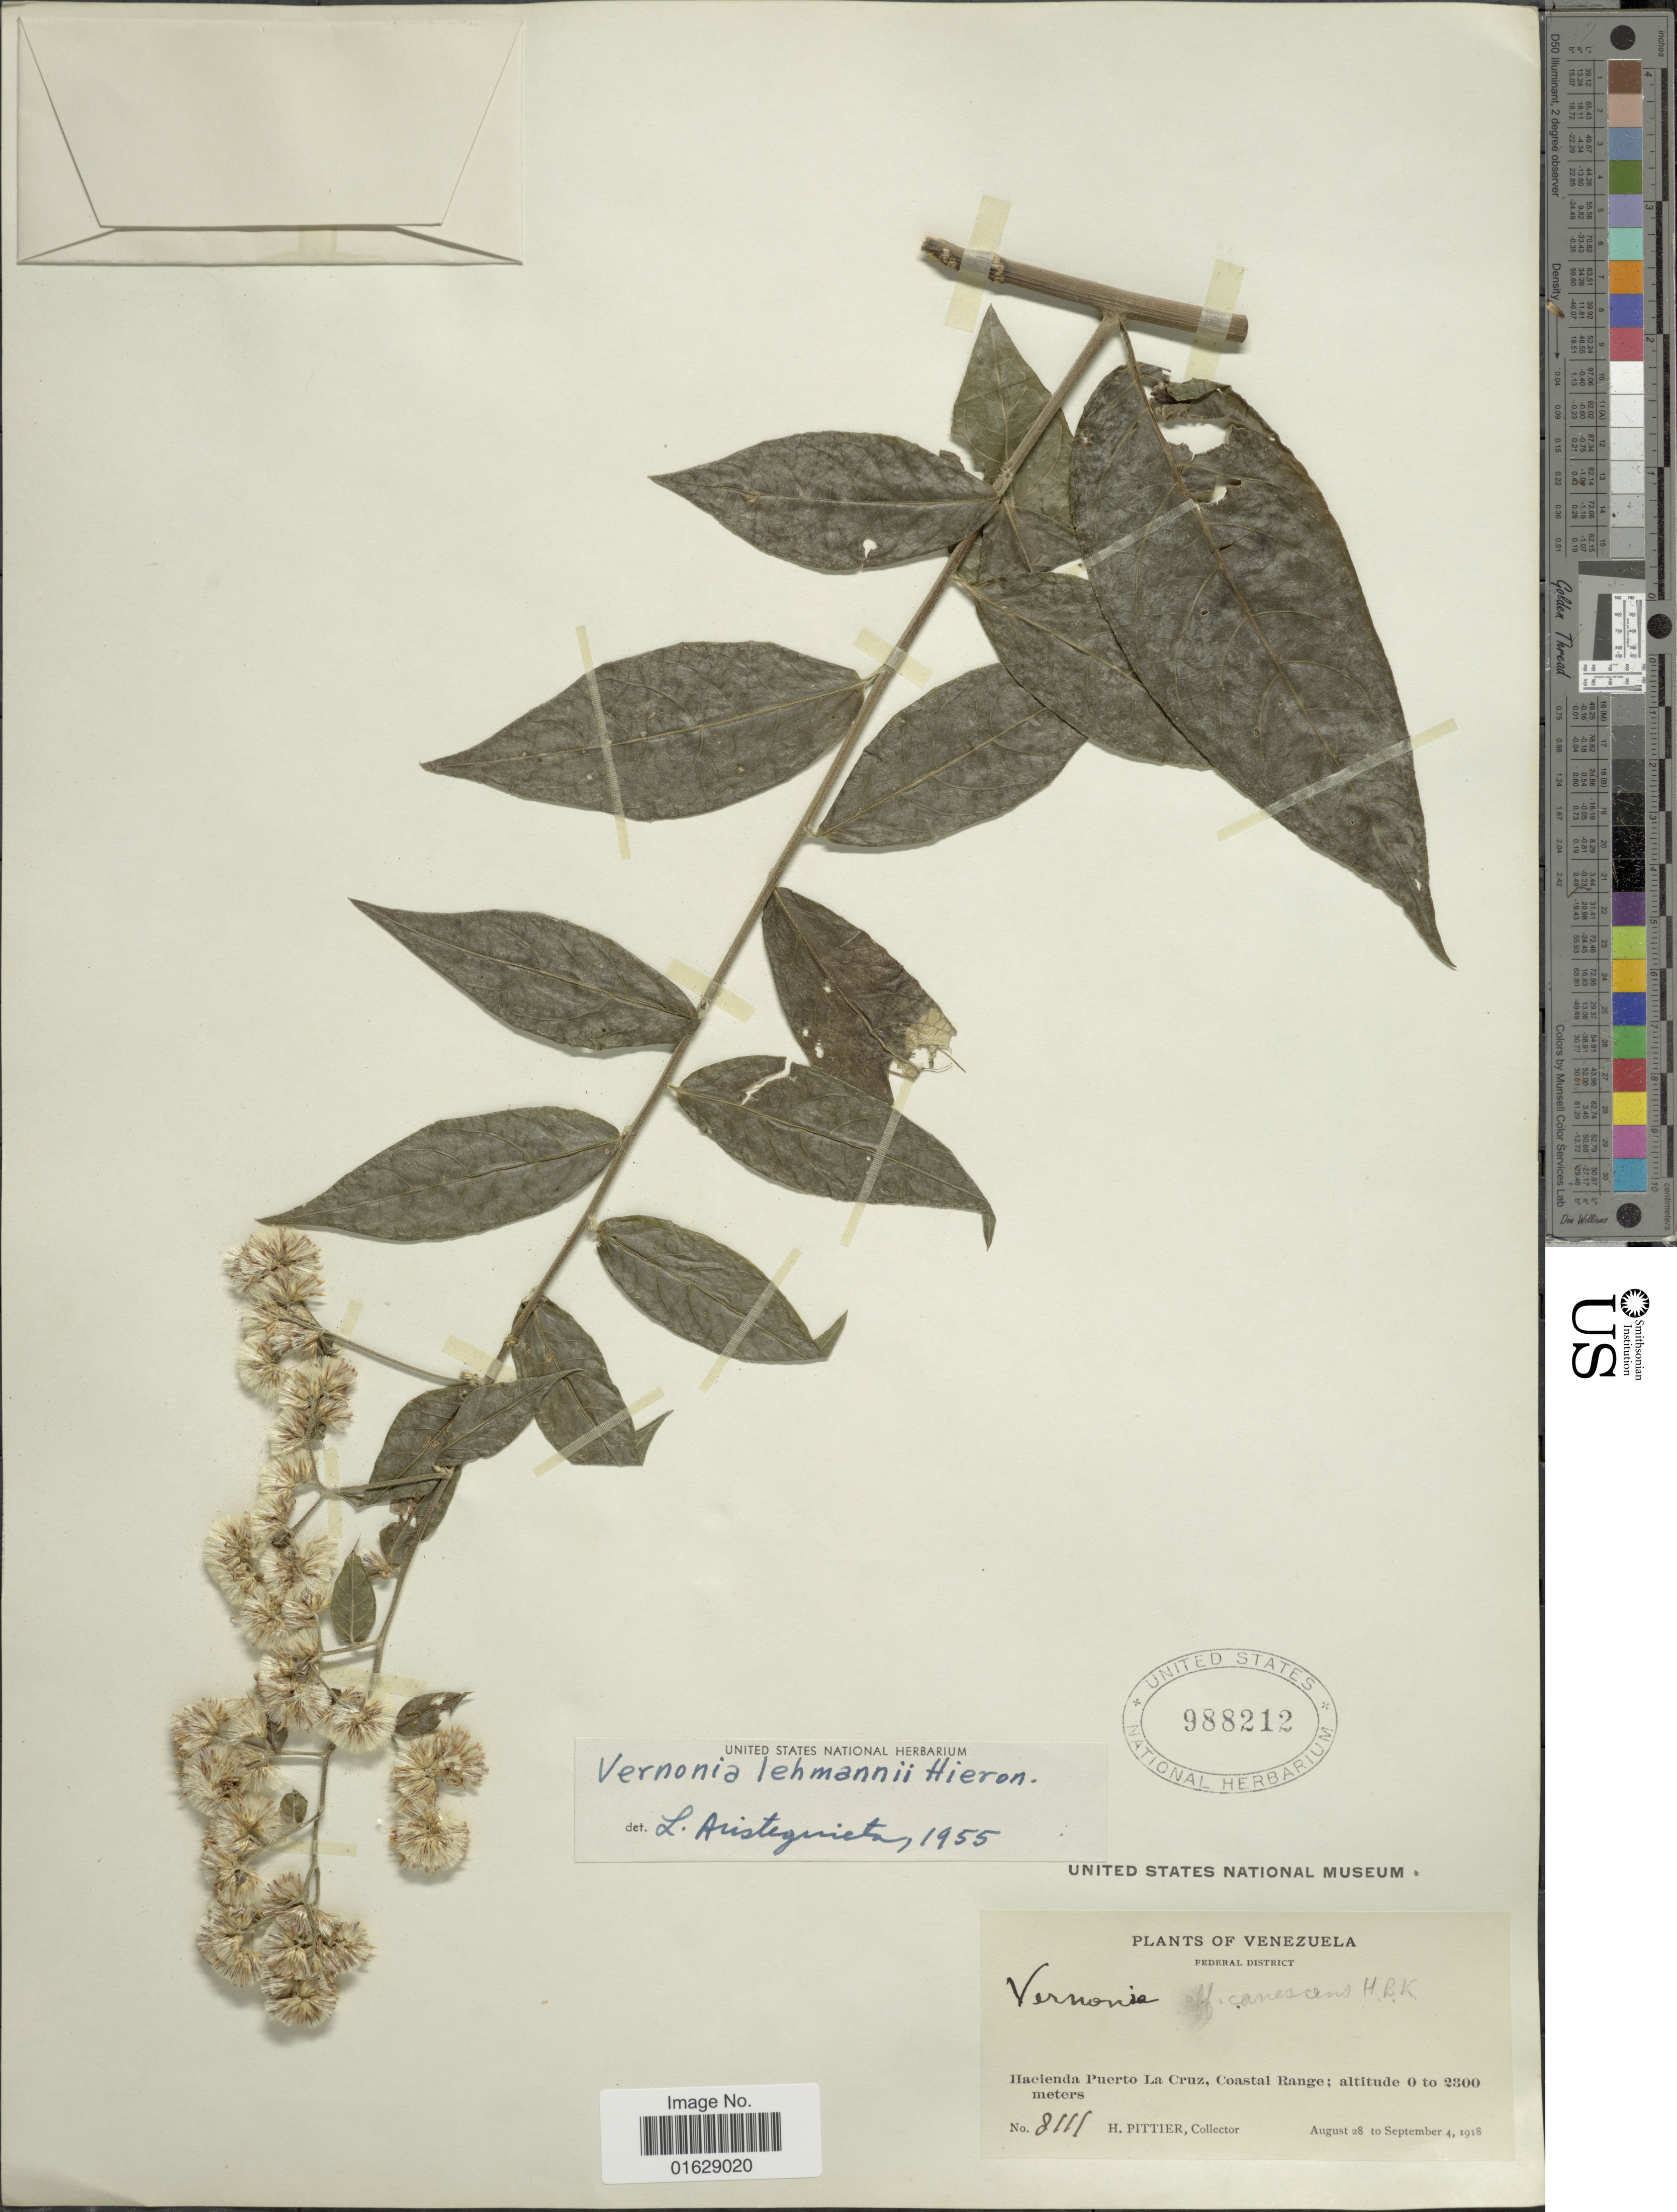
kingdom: Plantae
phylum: Tracheophyta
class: Magnoliopsida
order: Asterales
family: Asteraceae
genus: Lepidaploa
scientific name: Lepidaploa lehmannii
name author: (Hieron.) H. Rob.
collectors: H. F. Pittier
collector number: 8111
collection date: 1918-08-04/1918-08-28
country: Venezuela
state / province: Anzoátegui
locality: Federal District. Hacienda Puerto La Cruz, Coastal Range.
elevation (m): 0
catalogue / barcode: US 988212